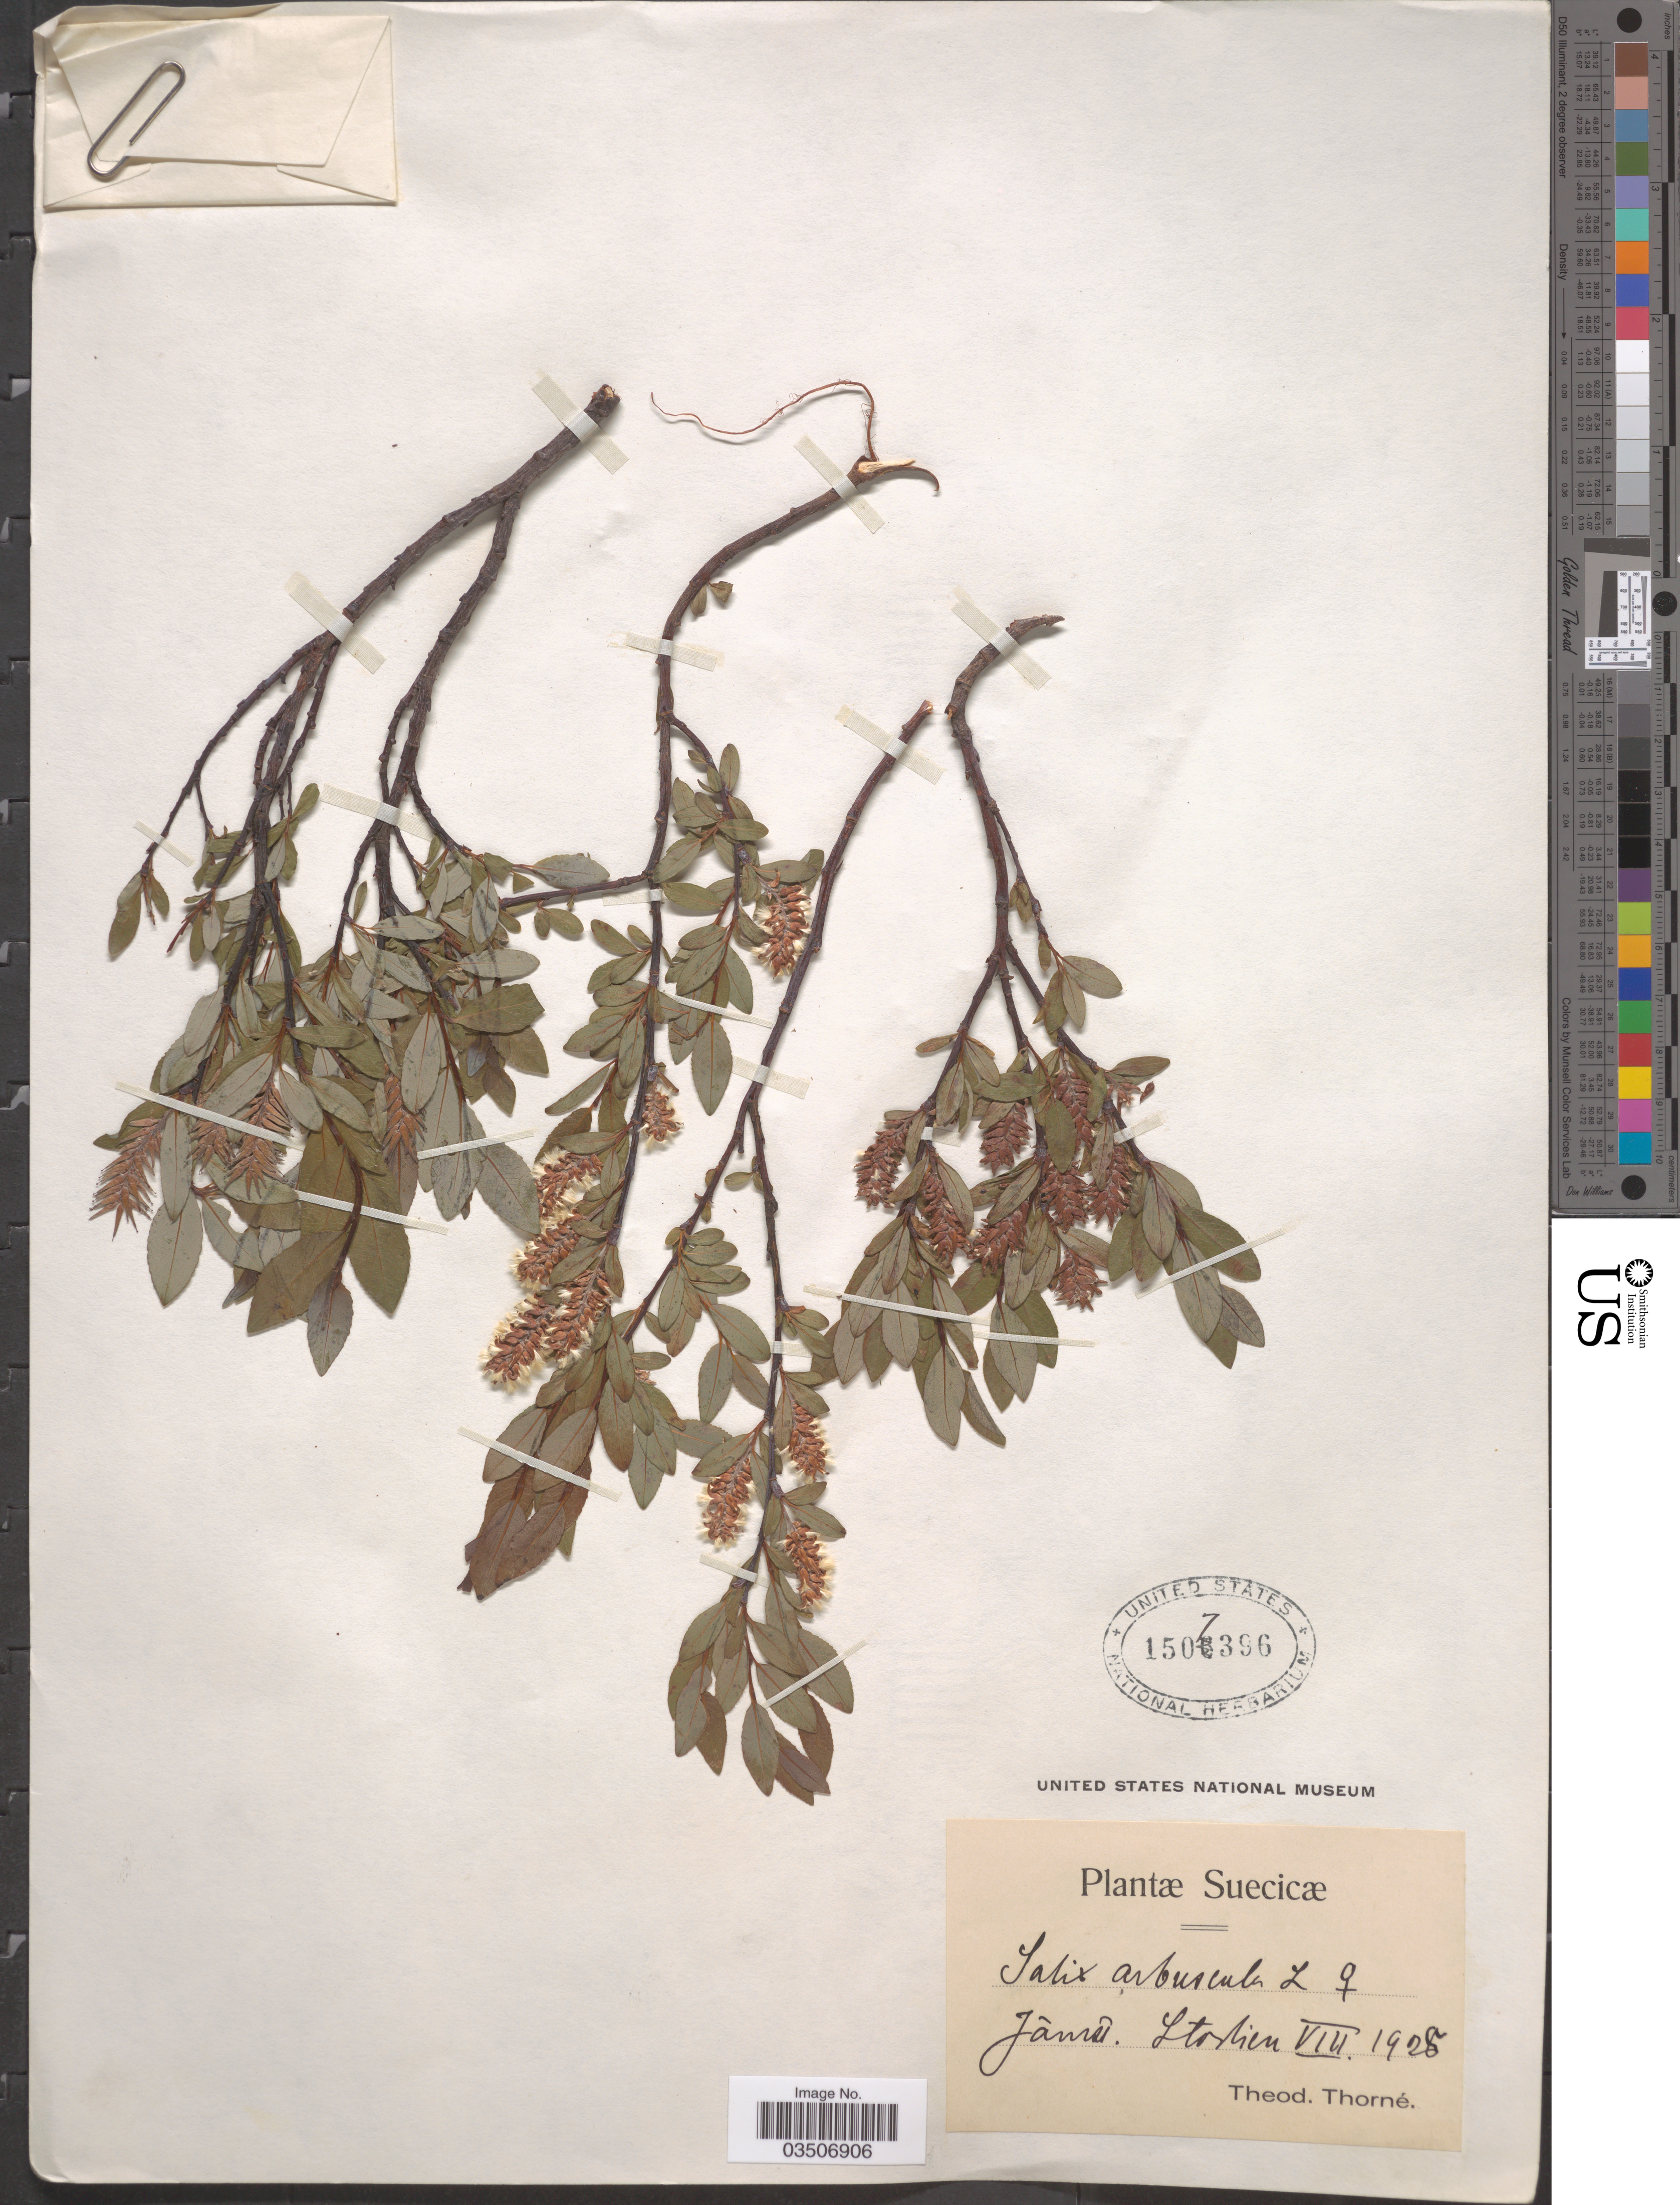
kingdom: Plantae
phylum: Tracheophyta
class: Magnoliopsida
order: Malpighiales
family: Salicaceae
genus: Salix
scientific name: Salix arbuscula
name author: L.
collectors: T. Thorné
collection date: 1928-08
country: Sweden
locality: Suecicæ. Jàmtl. Storlien.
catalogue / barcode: US 1507396